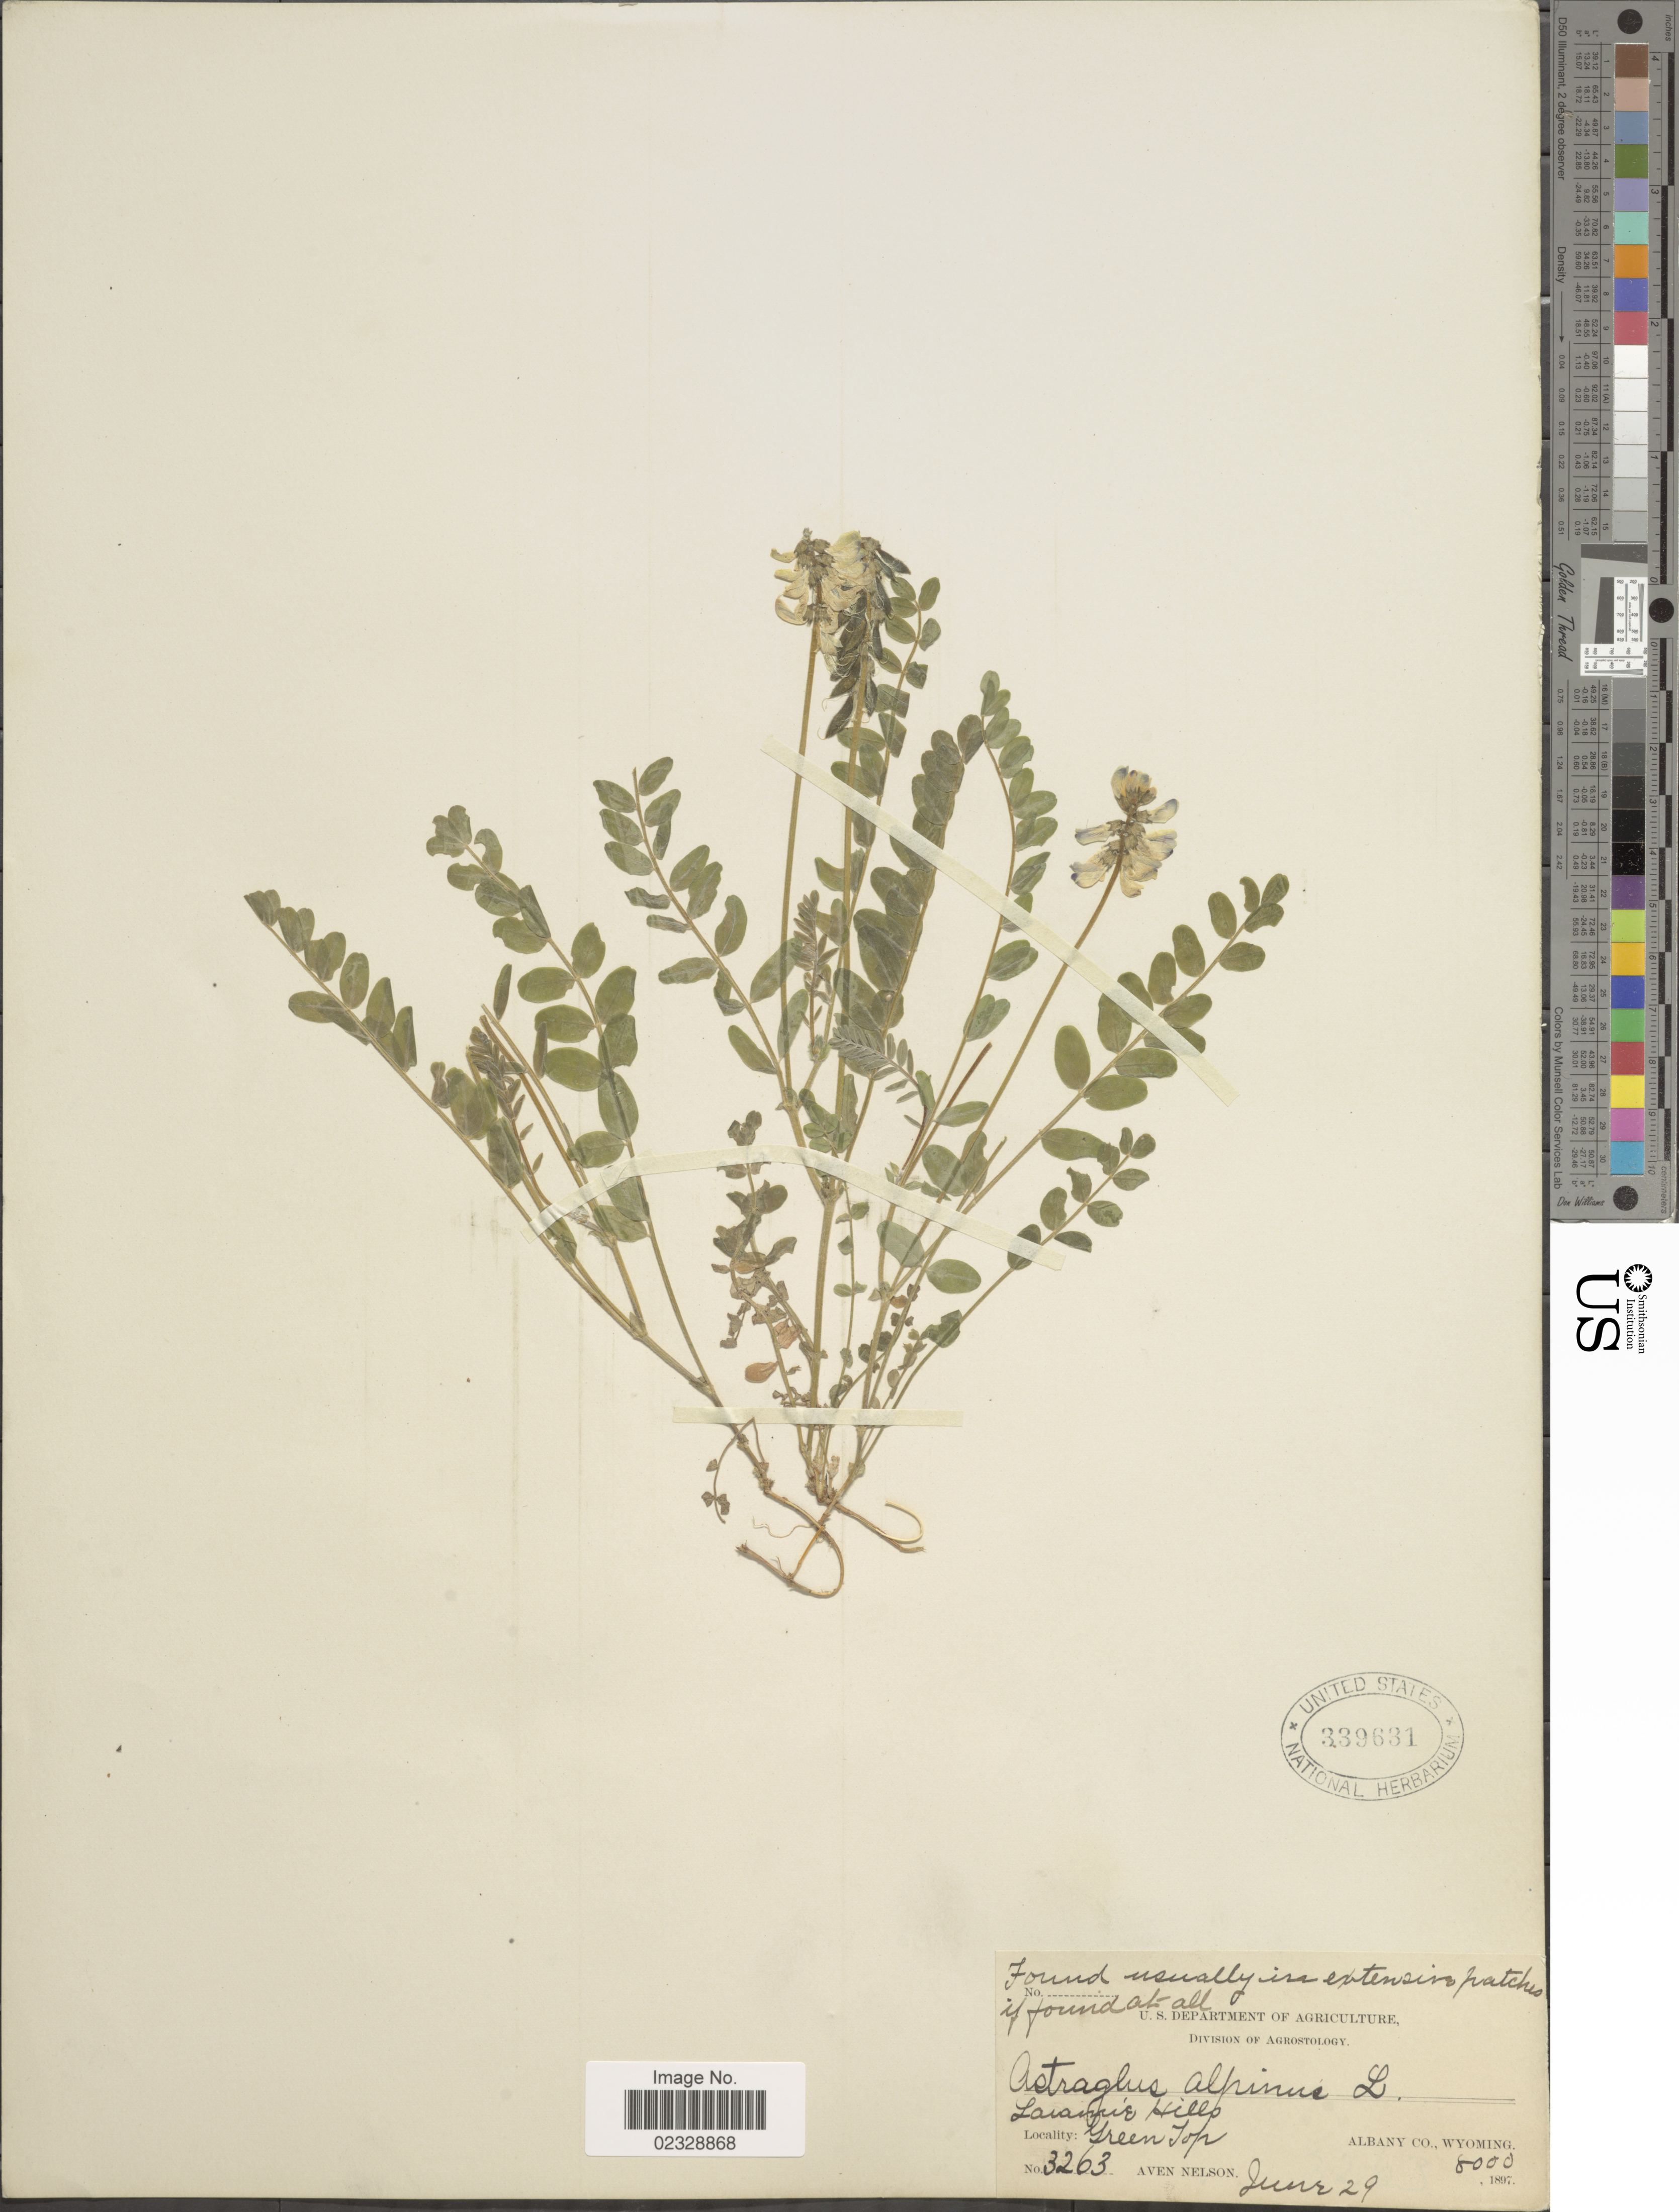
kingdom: Plantae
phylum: Tracheophyta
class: Magnoliopsida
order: Fabales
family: Fabaceae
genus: Astragalus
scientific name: Astragalus alpinus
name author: L.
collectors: A. Nelson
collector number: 3263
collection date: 1897-06-29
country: United States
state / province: Wyoming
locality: Lavamie Hills, Green Top, Albany Co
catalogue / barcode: US 339631